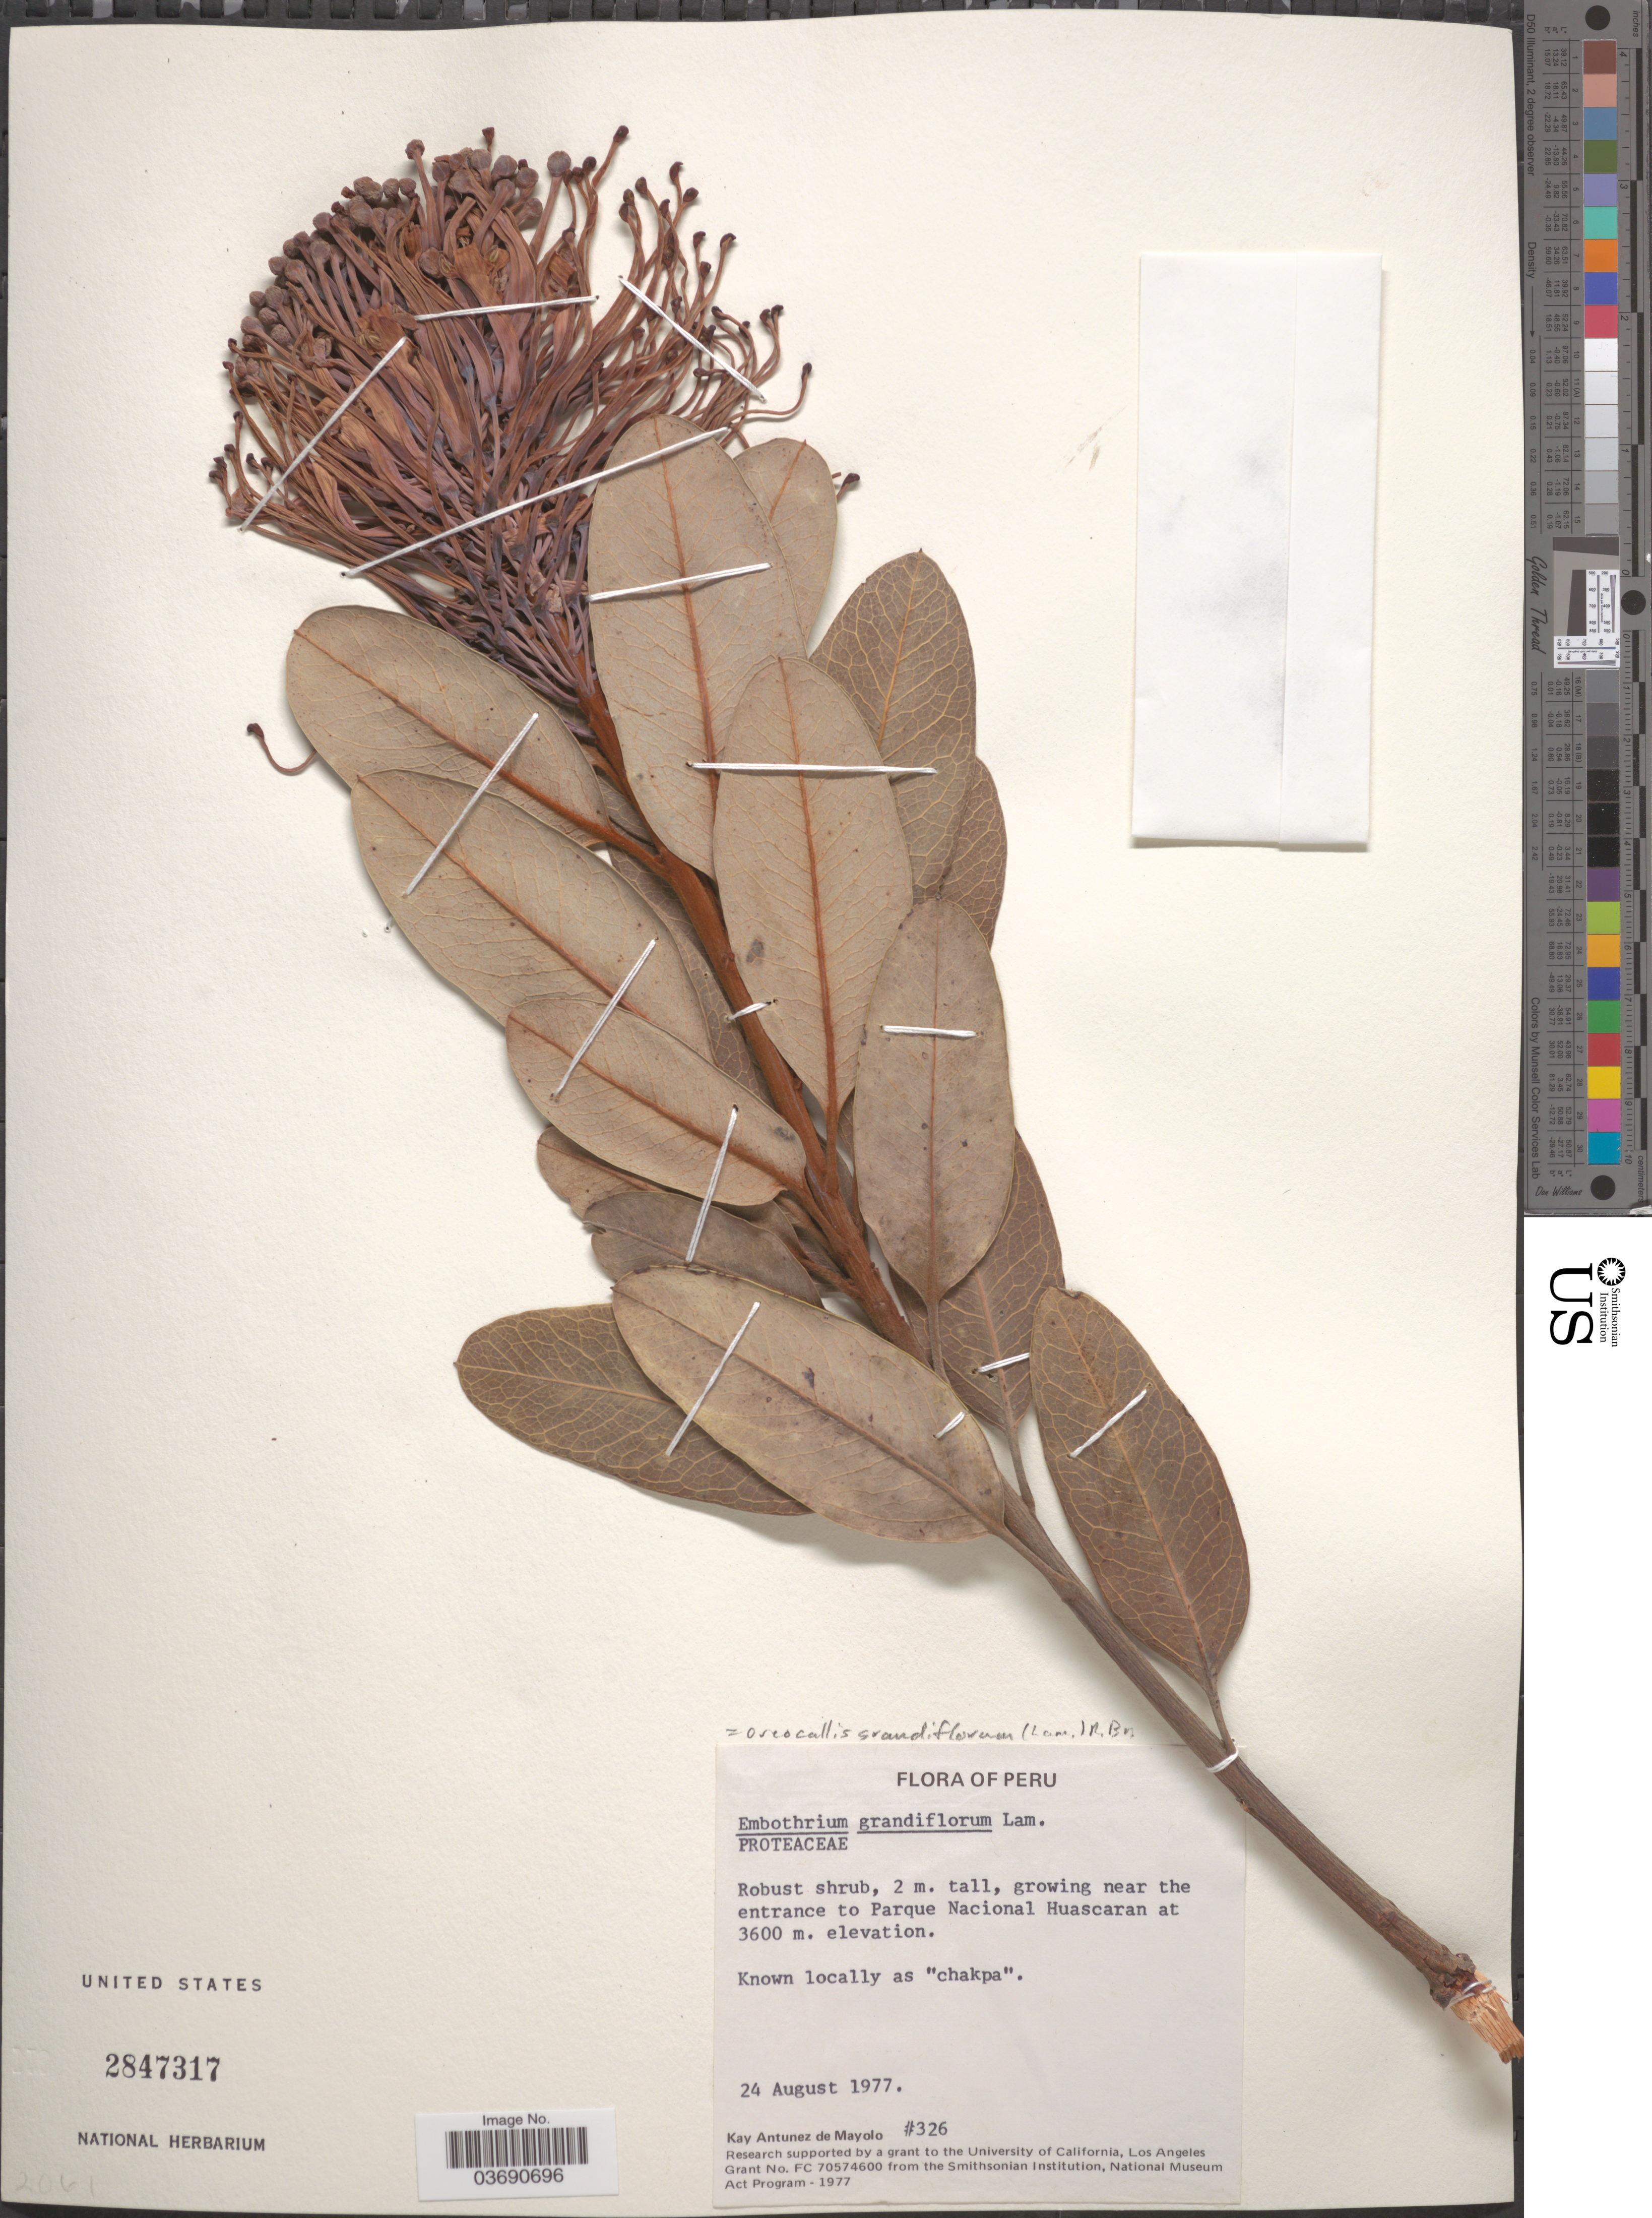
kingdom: Plantae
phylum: Tracheophyta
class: Magnoliopsida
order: Proteales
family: Proteaceae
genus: Oreocallis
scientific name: Oreocallis grandiflora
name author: (Lam.) R. Br.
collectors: K. Antunez de Mayolo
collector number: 326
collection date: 1977-08-24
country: Peru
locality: Near the entrance to Parque Nacional Huascaran.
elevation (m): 3600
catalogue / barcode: US 2847317